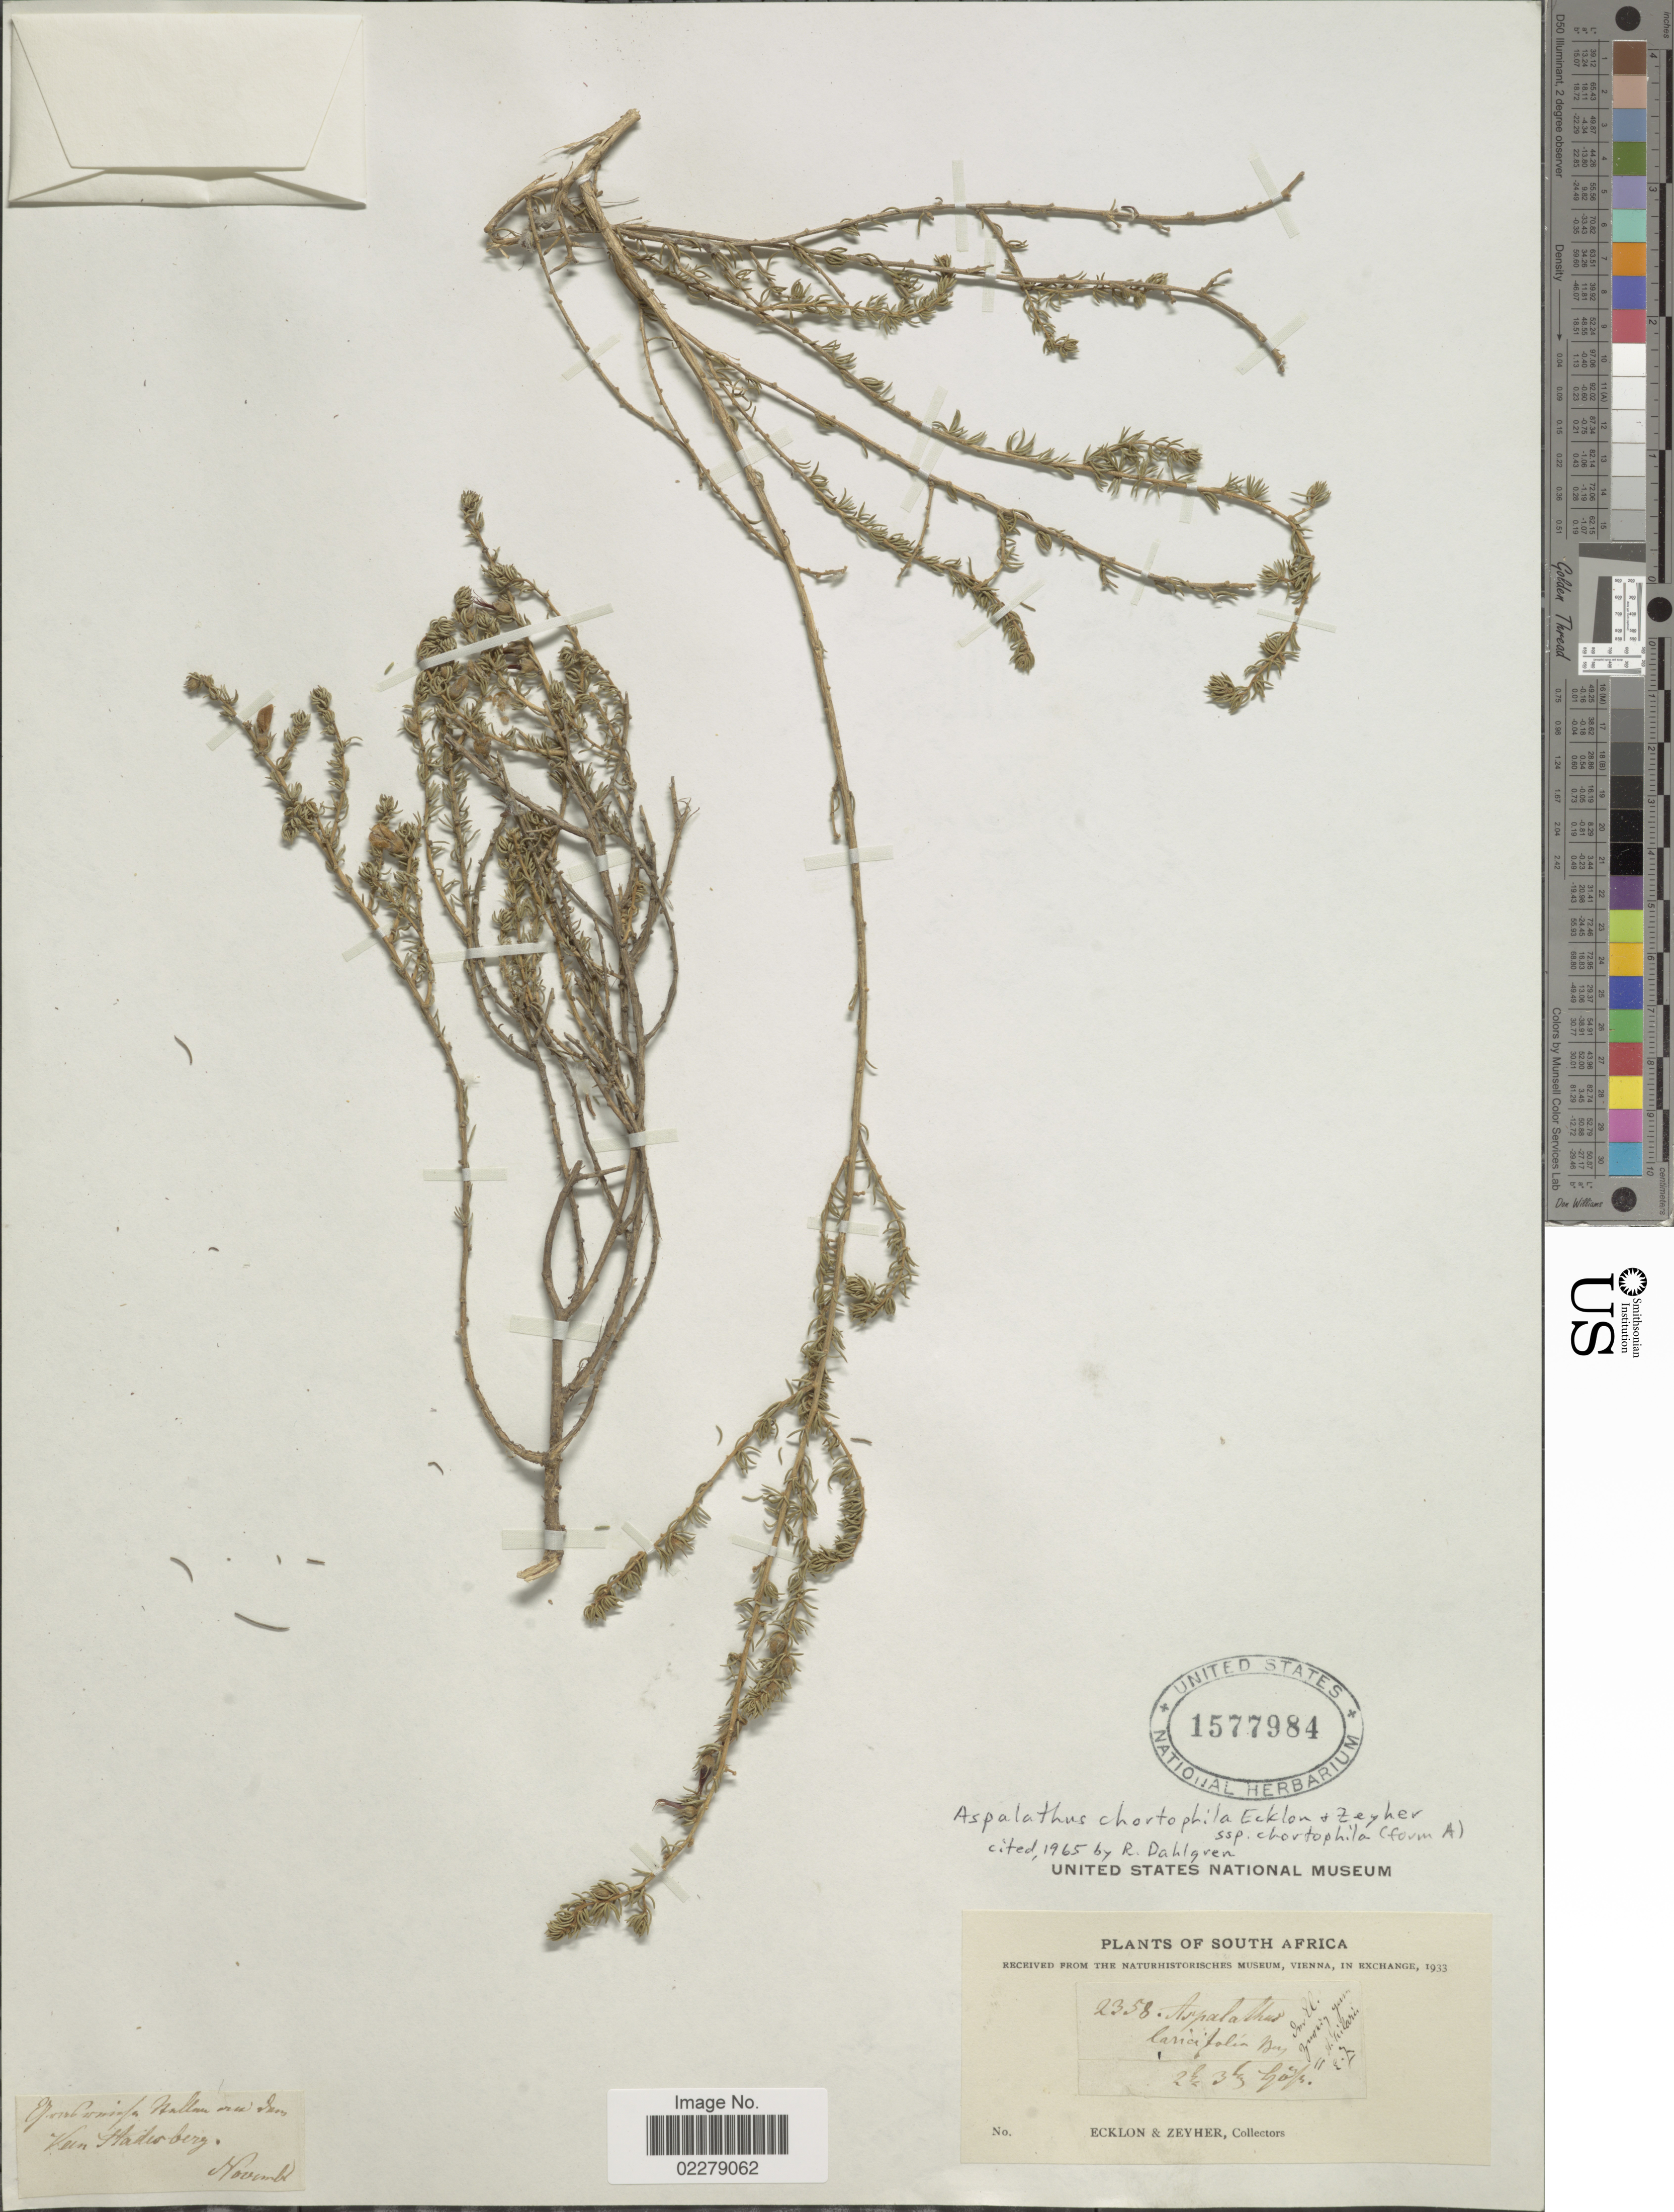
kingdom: Plantae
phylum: Tracheophyta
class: Magnoliopsida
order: Fabales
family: Fabaceae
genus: Aspalathus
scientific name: Aspalathus chortophila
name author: Eckl. & Zeyh.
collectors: -. Ecklon & -. Zeyher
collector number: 2358?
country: South Africa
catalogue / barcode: US 1577984